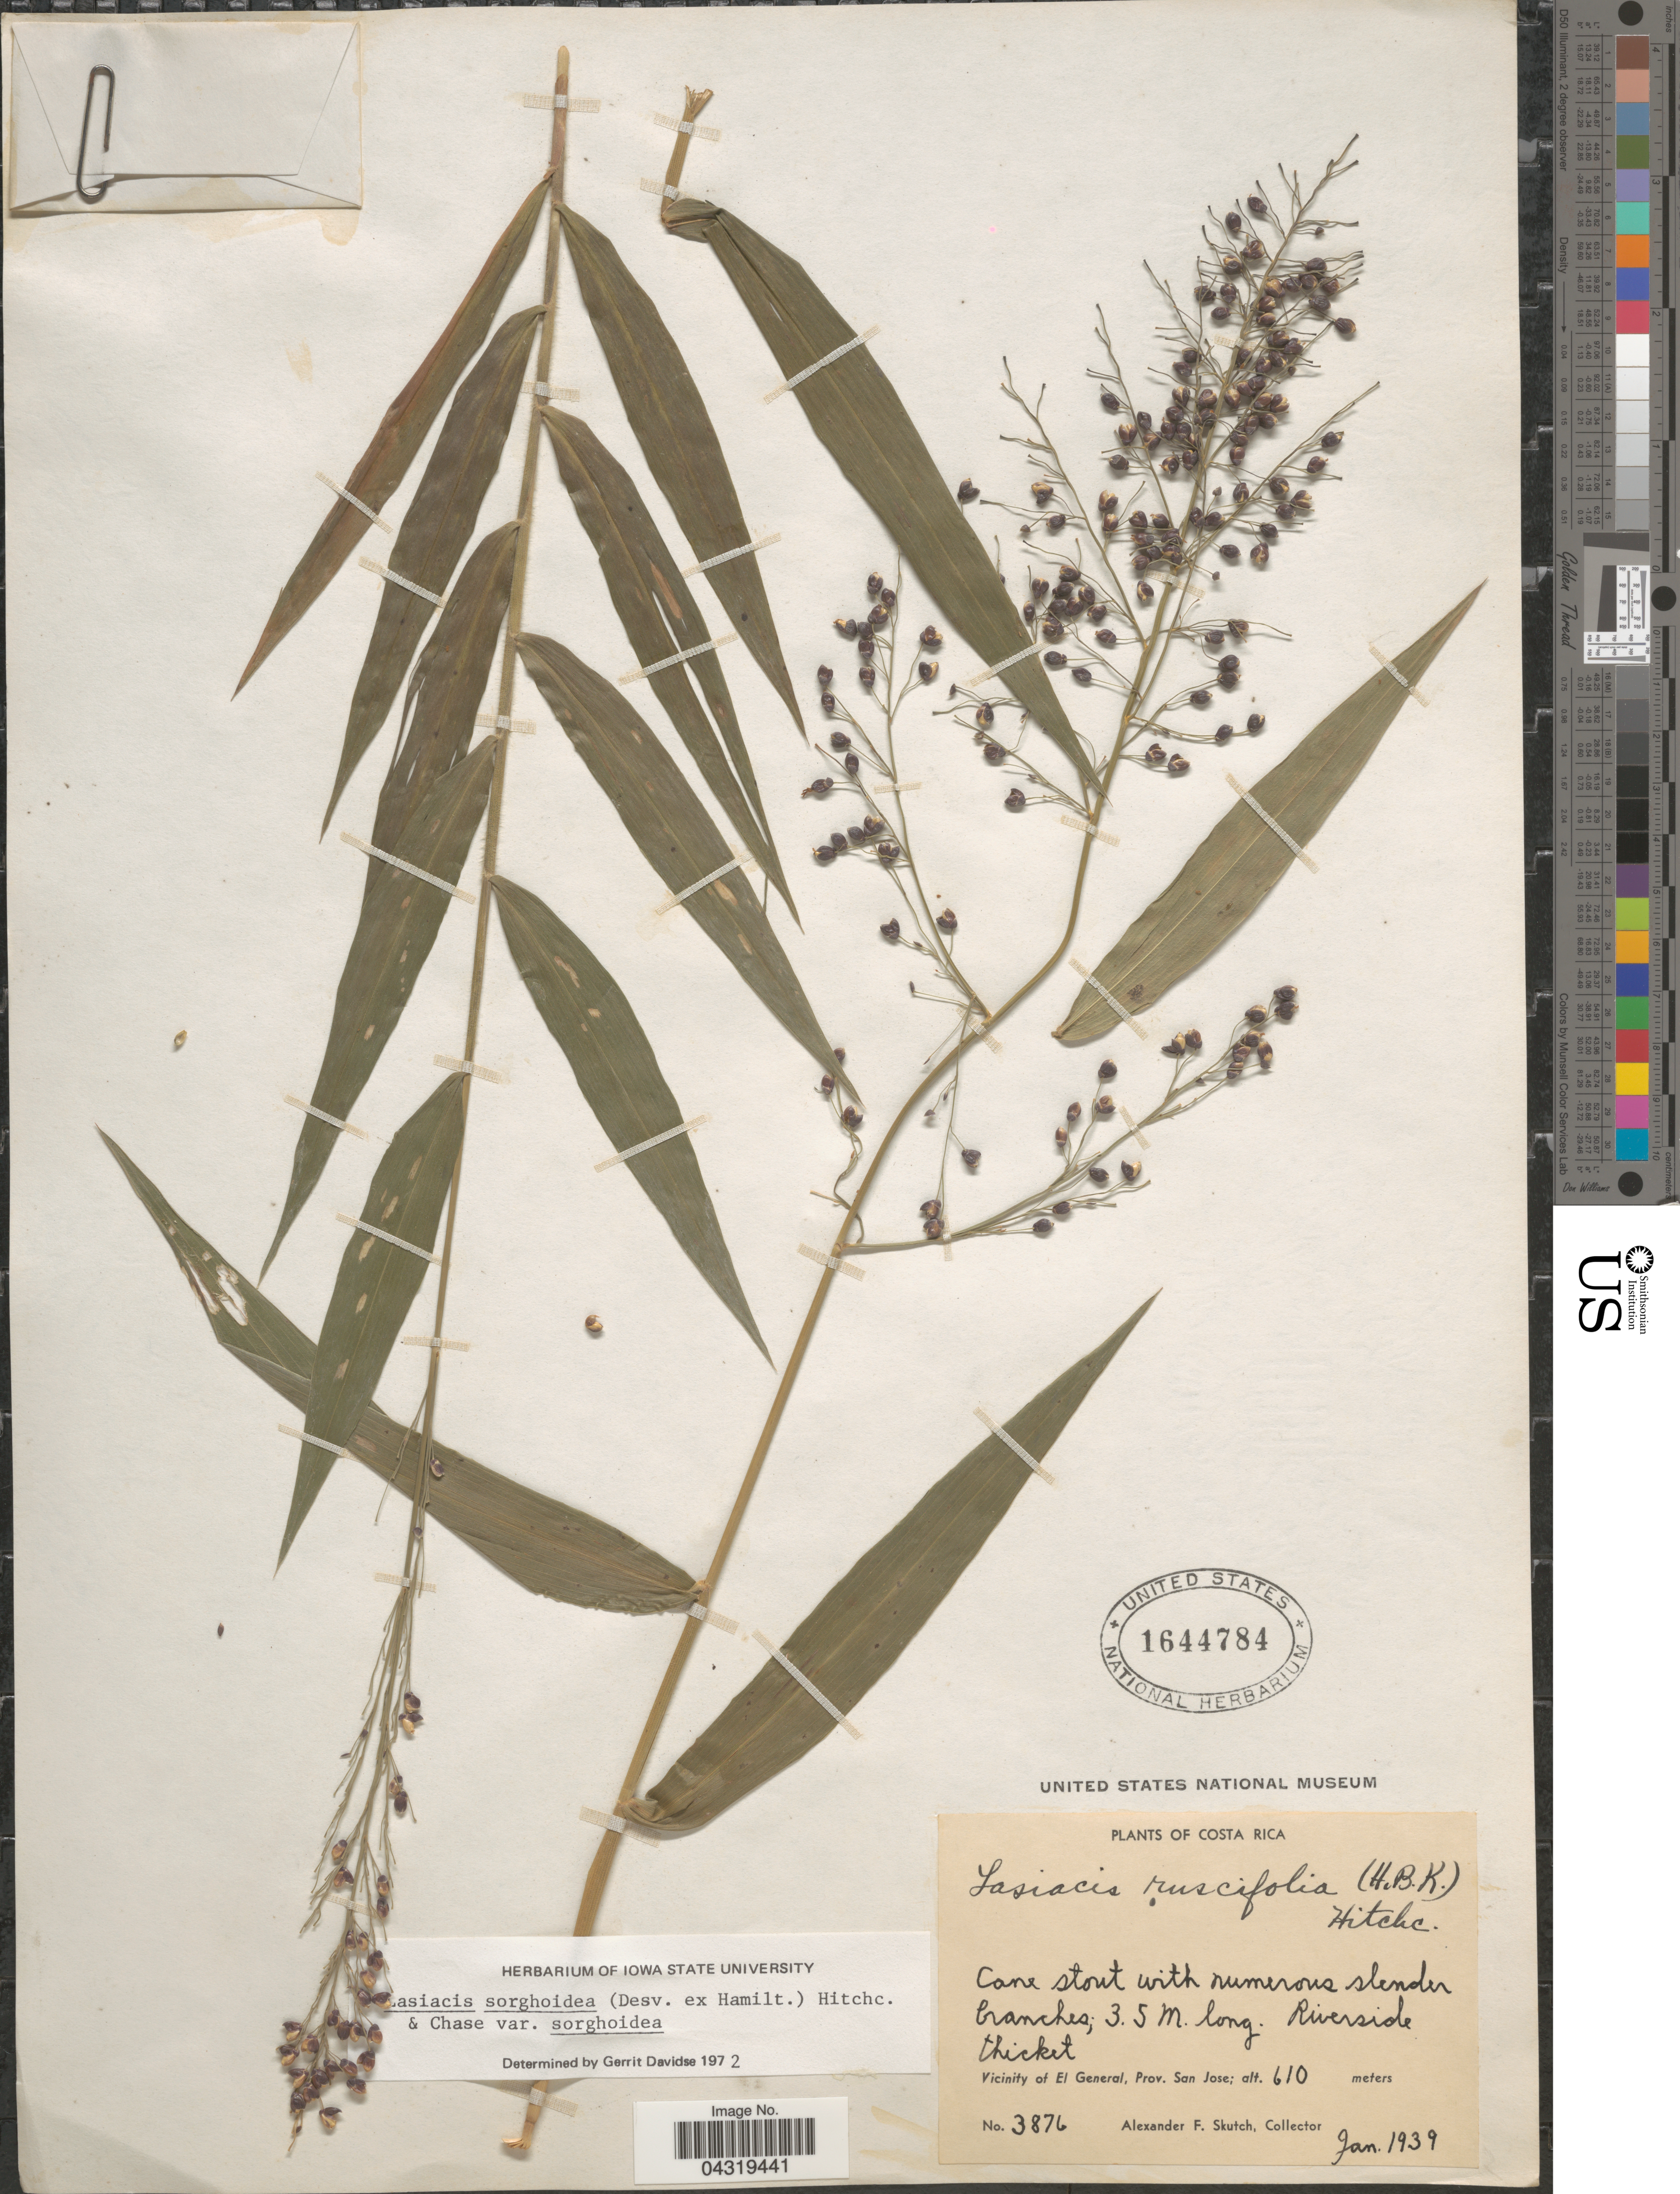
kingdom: Plantae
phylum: Tracheophyta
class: Liliopsida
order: Poales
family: Poaceae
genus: Lasiacis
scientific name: Lasiacis sorghoidea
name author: (Desv. ex Ham.) Hitchc. & Chase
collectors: A. F. Skutch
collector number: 3876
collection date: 1939-01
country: Costa Rica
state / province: San José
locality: Riverside thicket. Vicinity of El General.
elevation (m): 610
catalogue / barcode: US 1644784